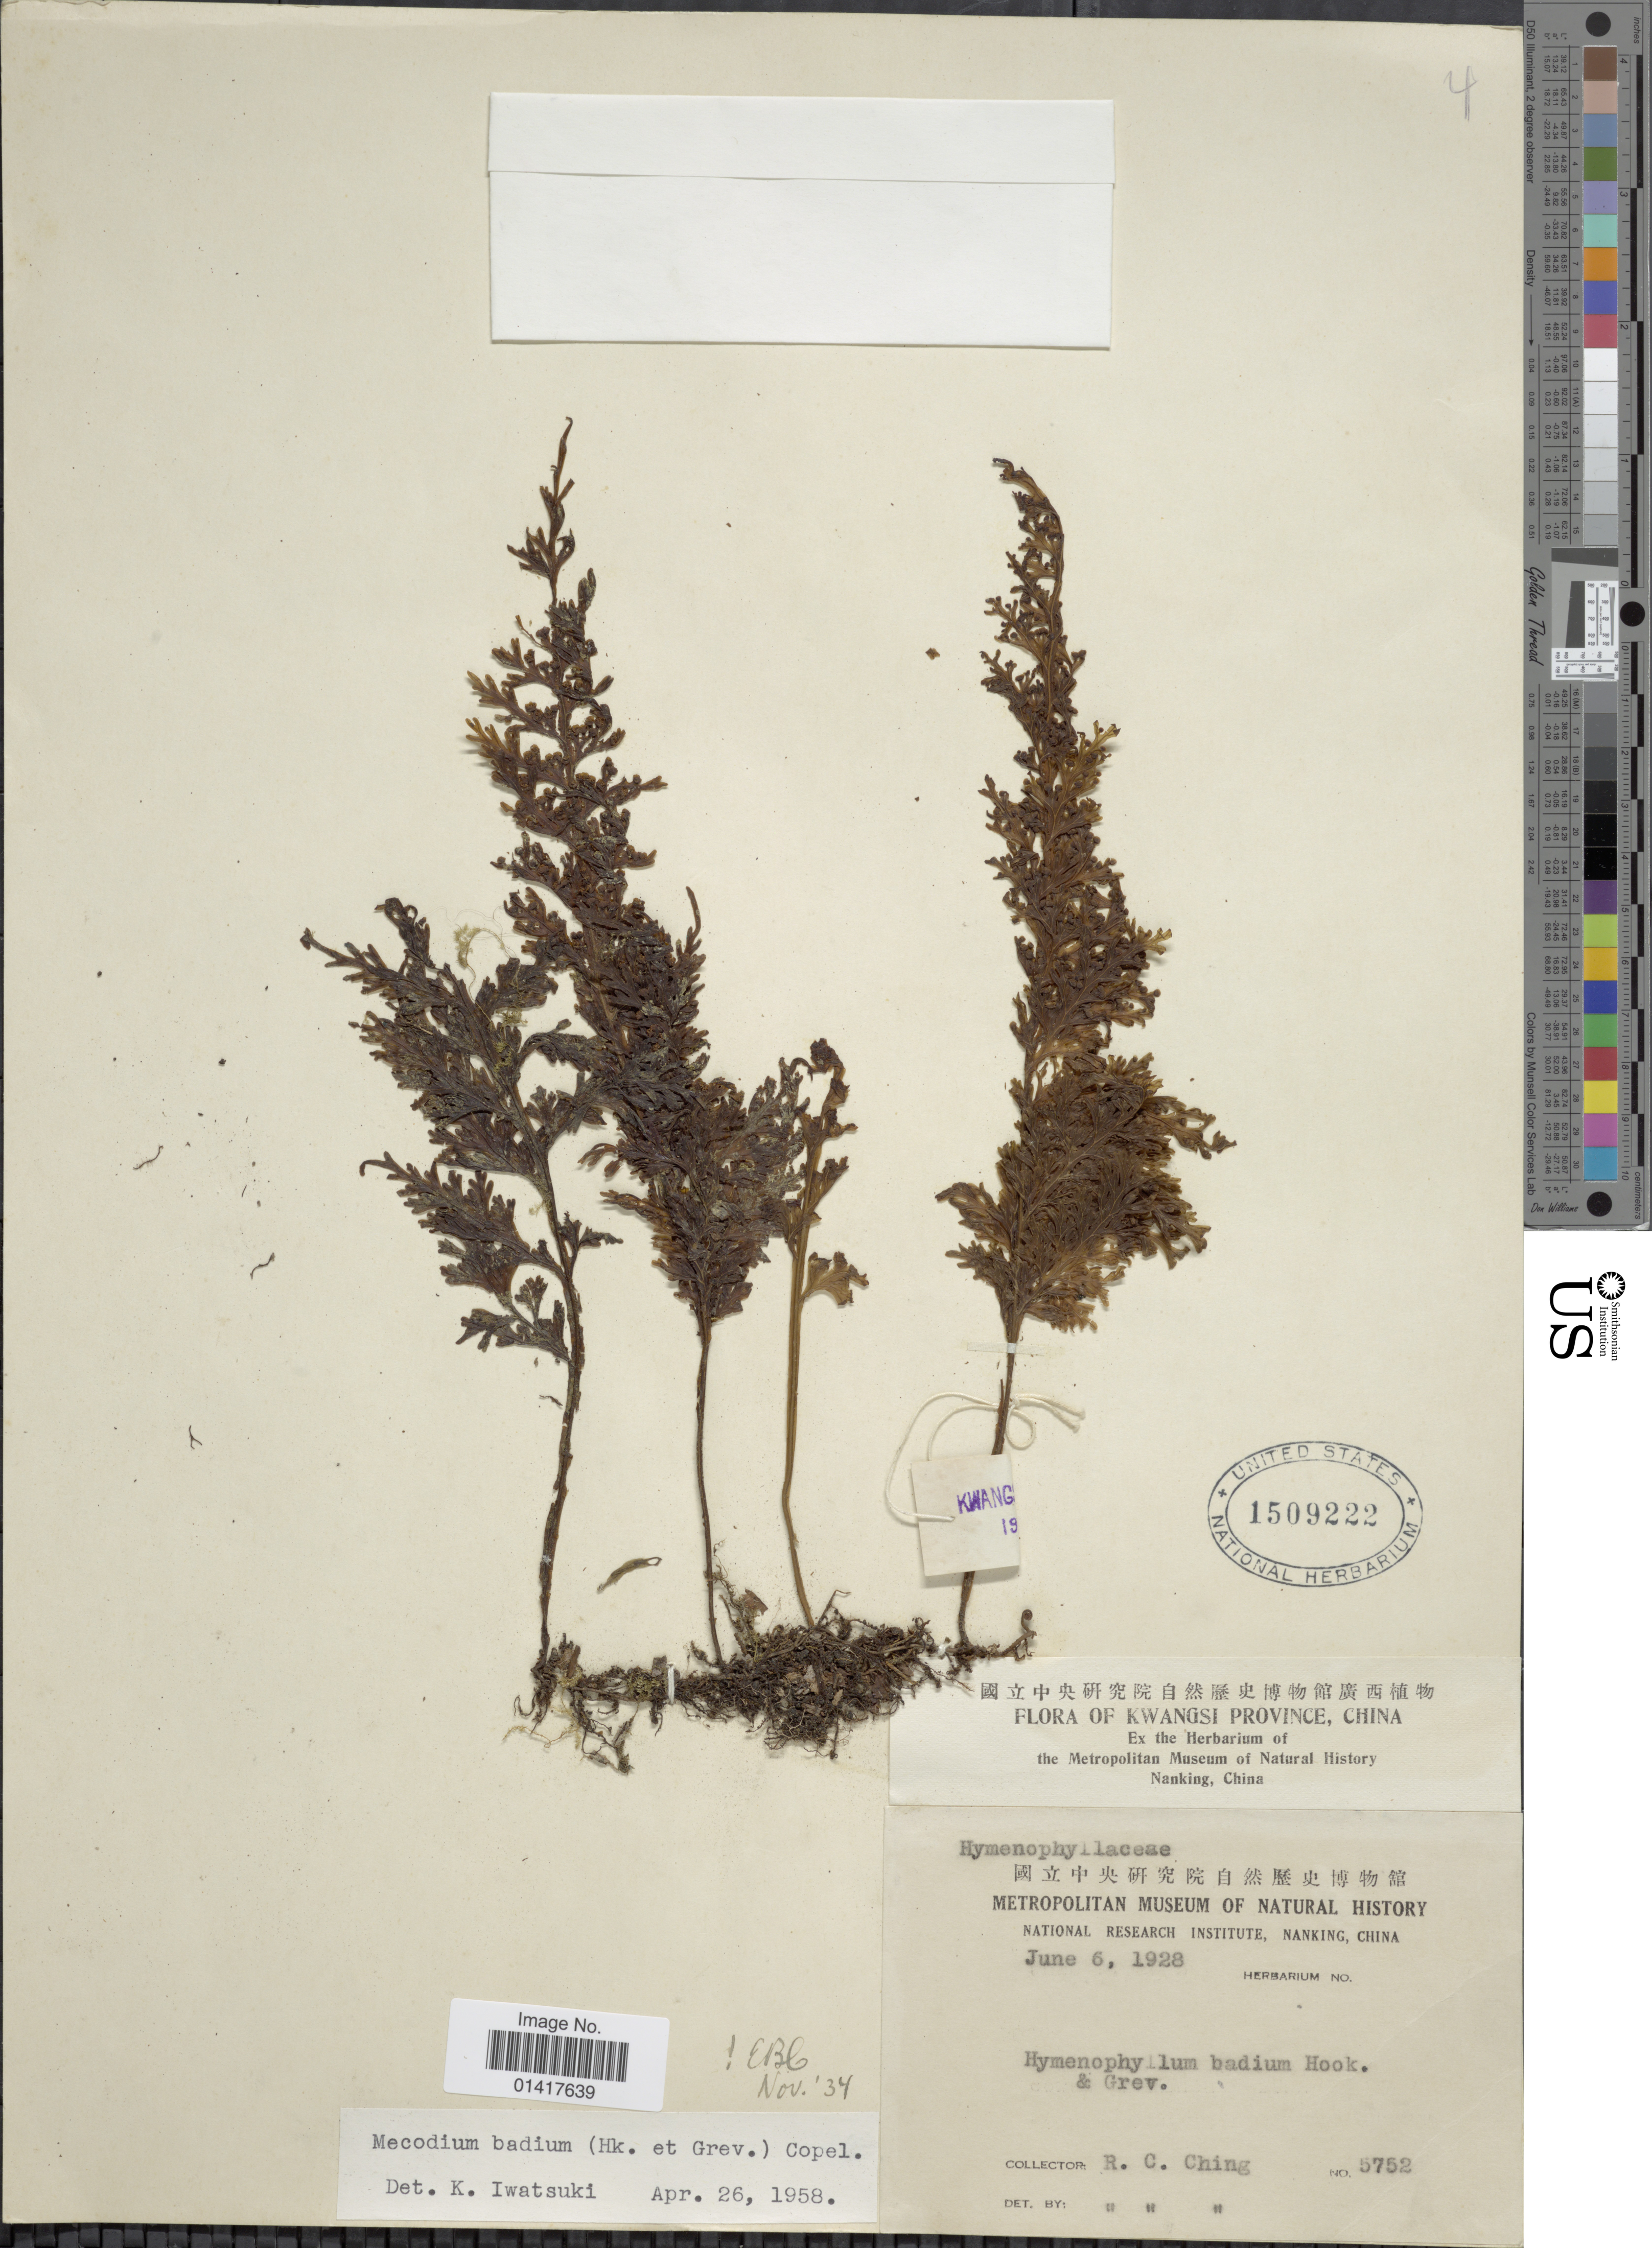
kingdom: Plantae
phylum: Tracheophyta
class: Polypodiopsida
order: Hymenophyllales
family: Hymenophyllaceae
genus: Hymenophyllum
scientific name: Hymenophyllum badium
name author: Hook. & Grev.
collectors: R. C. Ching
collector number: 5752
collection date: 1928-06-06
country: China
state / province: Guangxi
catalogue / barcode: US 1509222